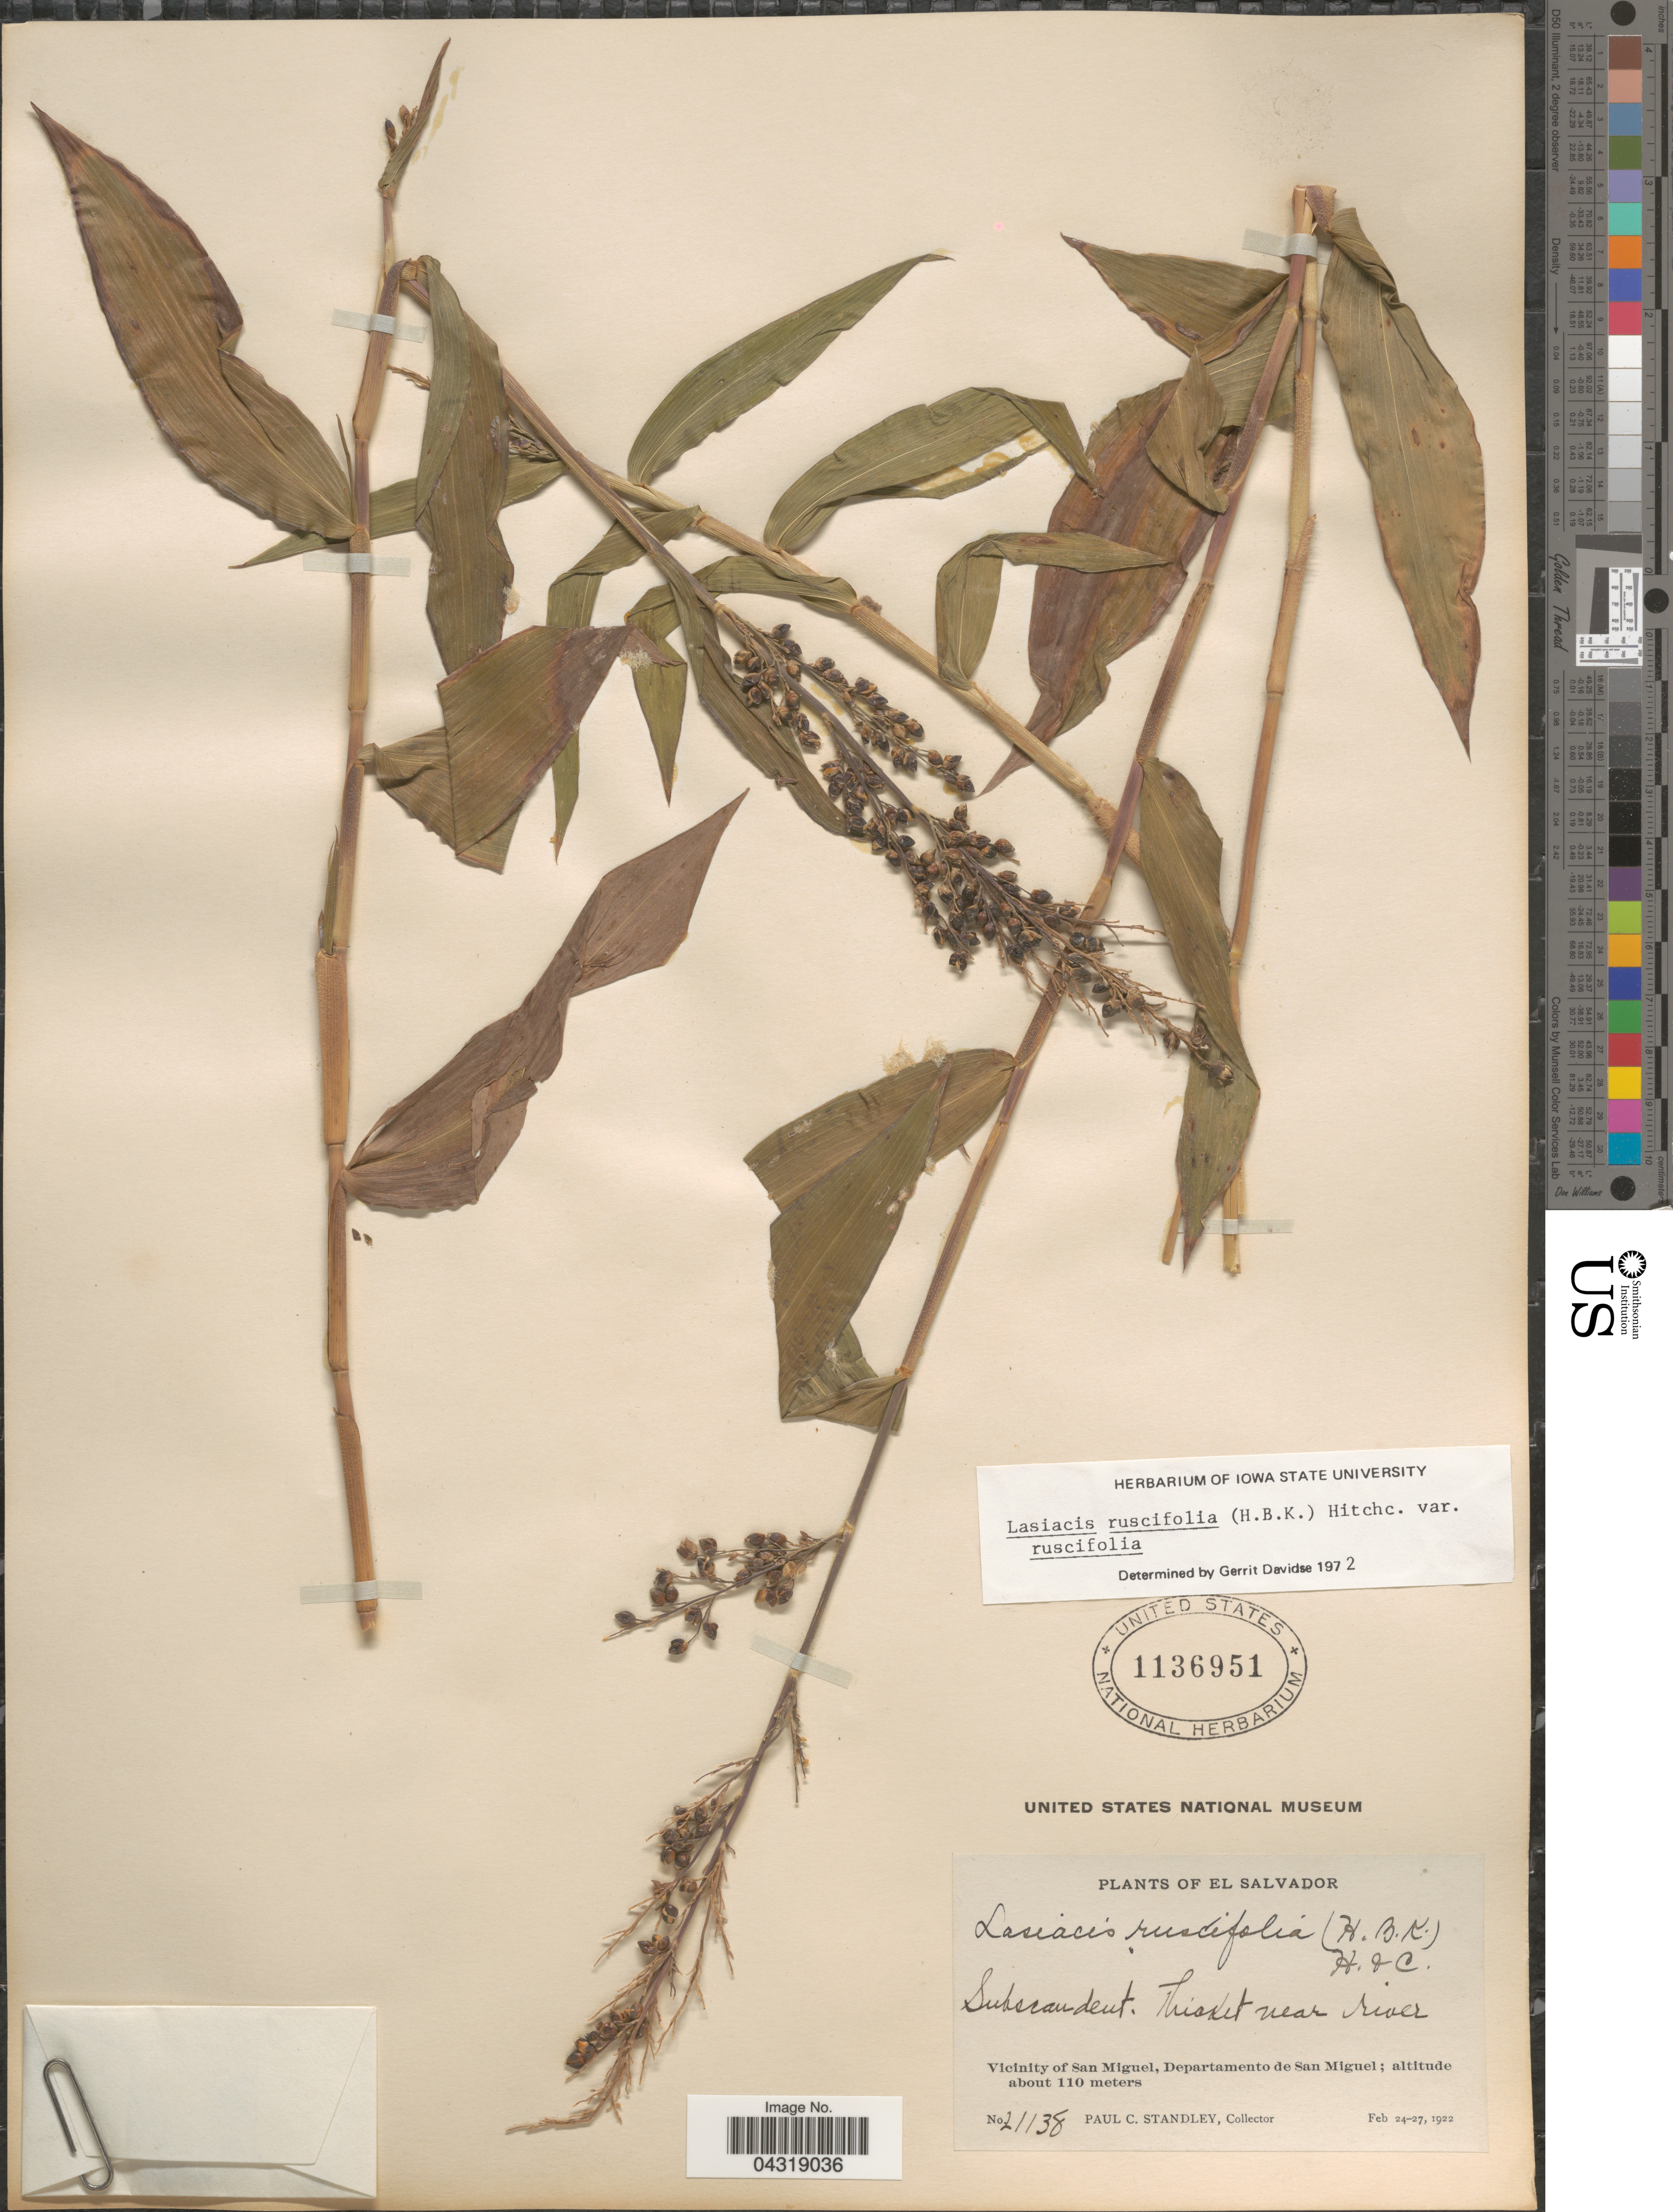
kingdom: Plantae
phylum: Tracheophyta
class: Liliopsida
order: Poales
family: Poaceae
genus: Lasiacis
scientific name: Lasiacis ruscifolia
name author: (Kunth) Hitchc.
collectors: P. C. Standley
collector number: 21138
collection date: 1922-02-24/1922-02-27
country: El Salvador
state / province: San Miguel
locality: Vicinity of San Miguel, Departamento de San Miguel.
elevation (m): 110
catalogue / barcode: US 1136951